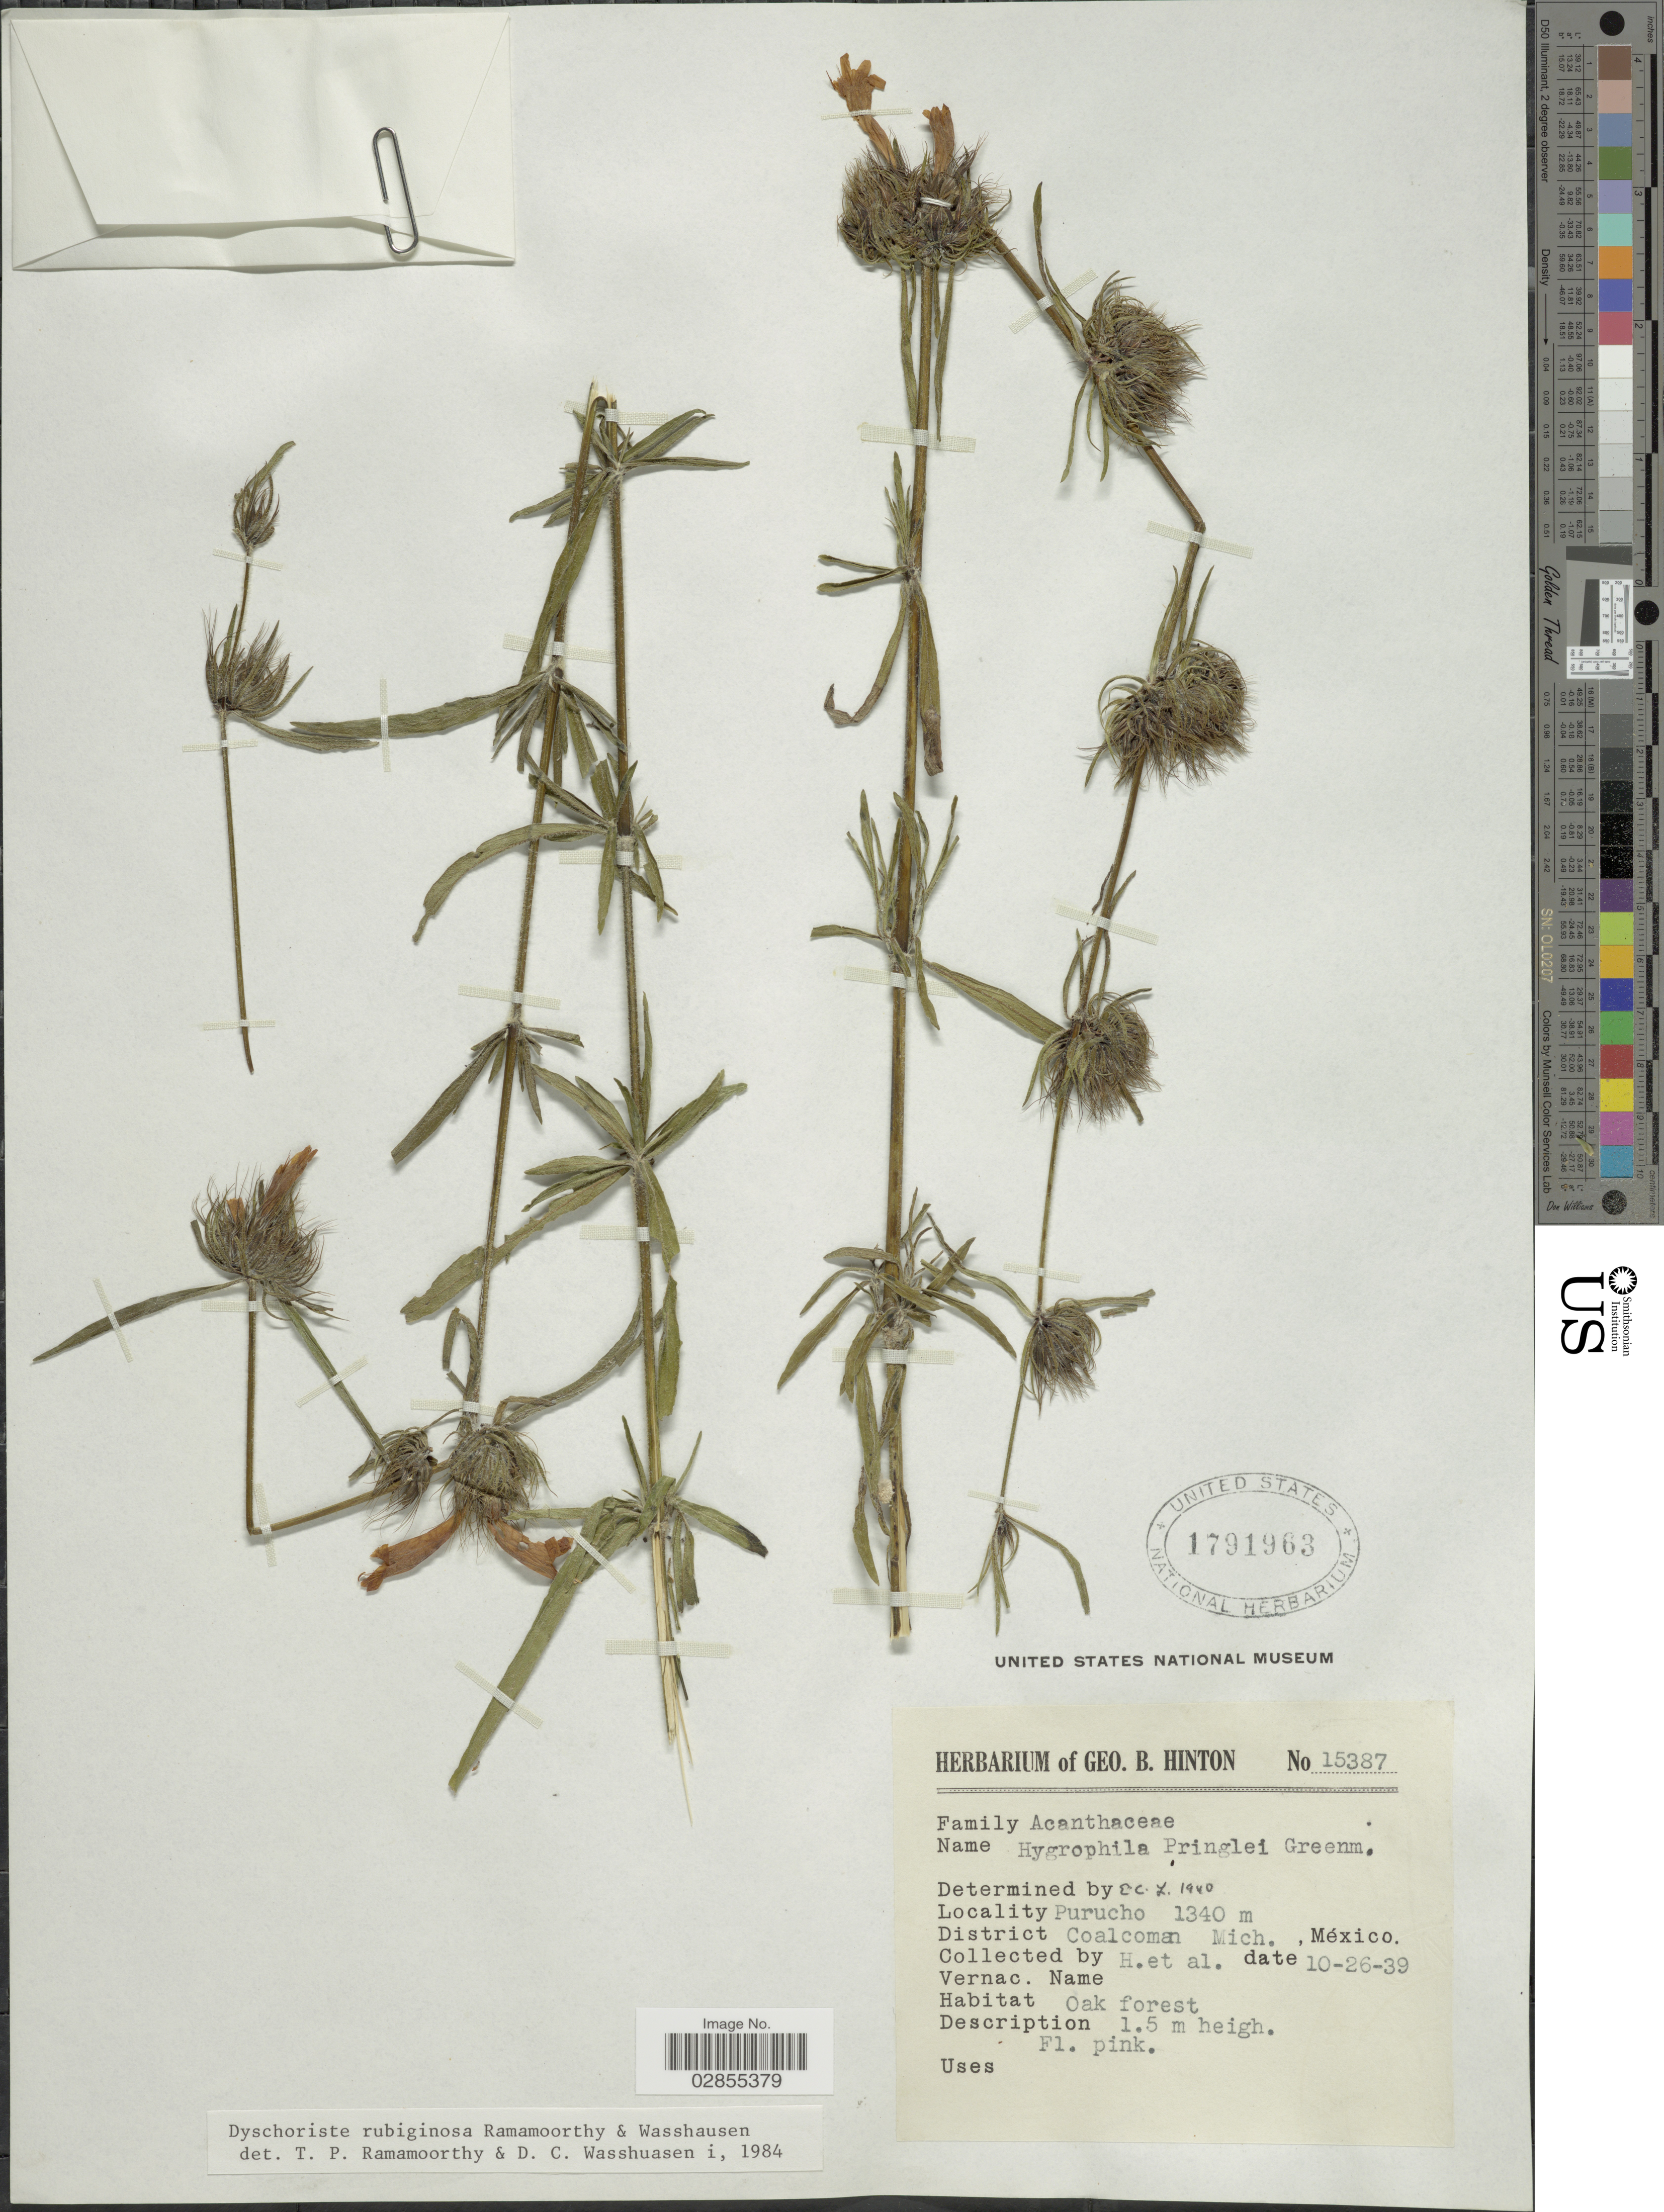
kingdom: Plantae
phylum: Tracheophyta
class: Magnoliopsida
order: Lamiales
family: Acanthaceae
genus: Dyschoriste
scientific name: Dyschoriste augustifolia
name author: Kuntze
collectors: G. B. Hinton & et al.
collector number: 15387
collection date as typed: Transcribed d/m/y: 26/10/39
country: Mexico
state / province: Michoacán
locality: Purucho, District Coalcoman, Mich.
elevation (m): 1340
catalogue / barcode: US 1791963